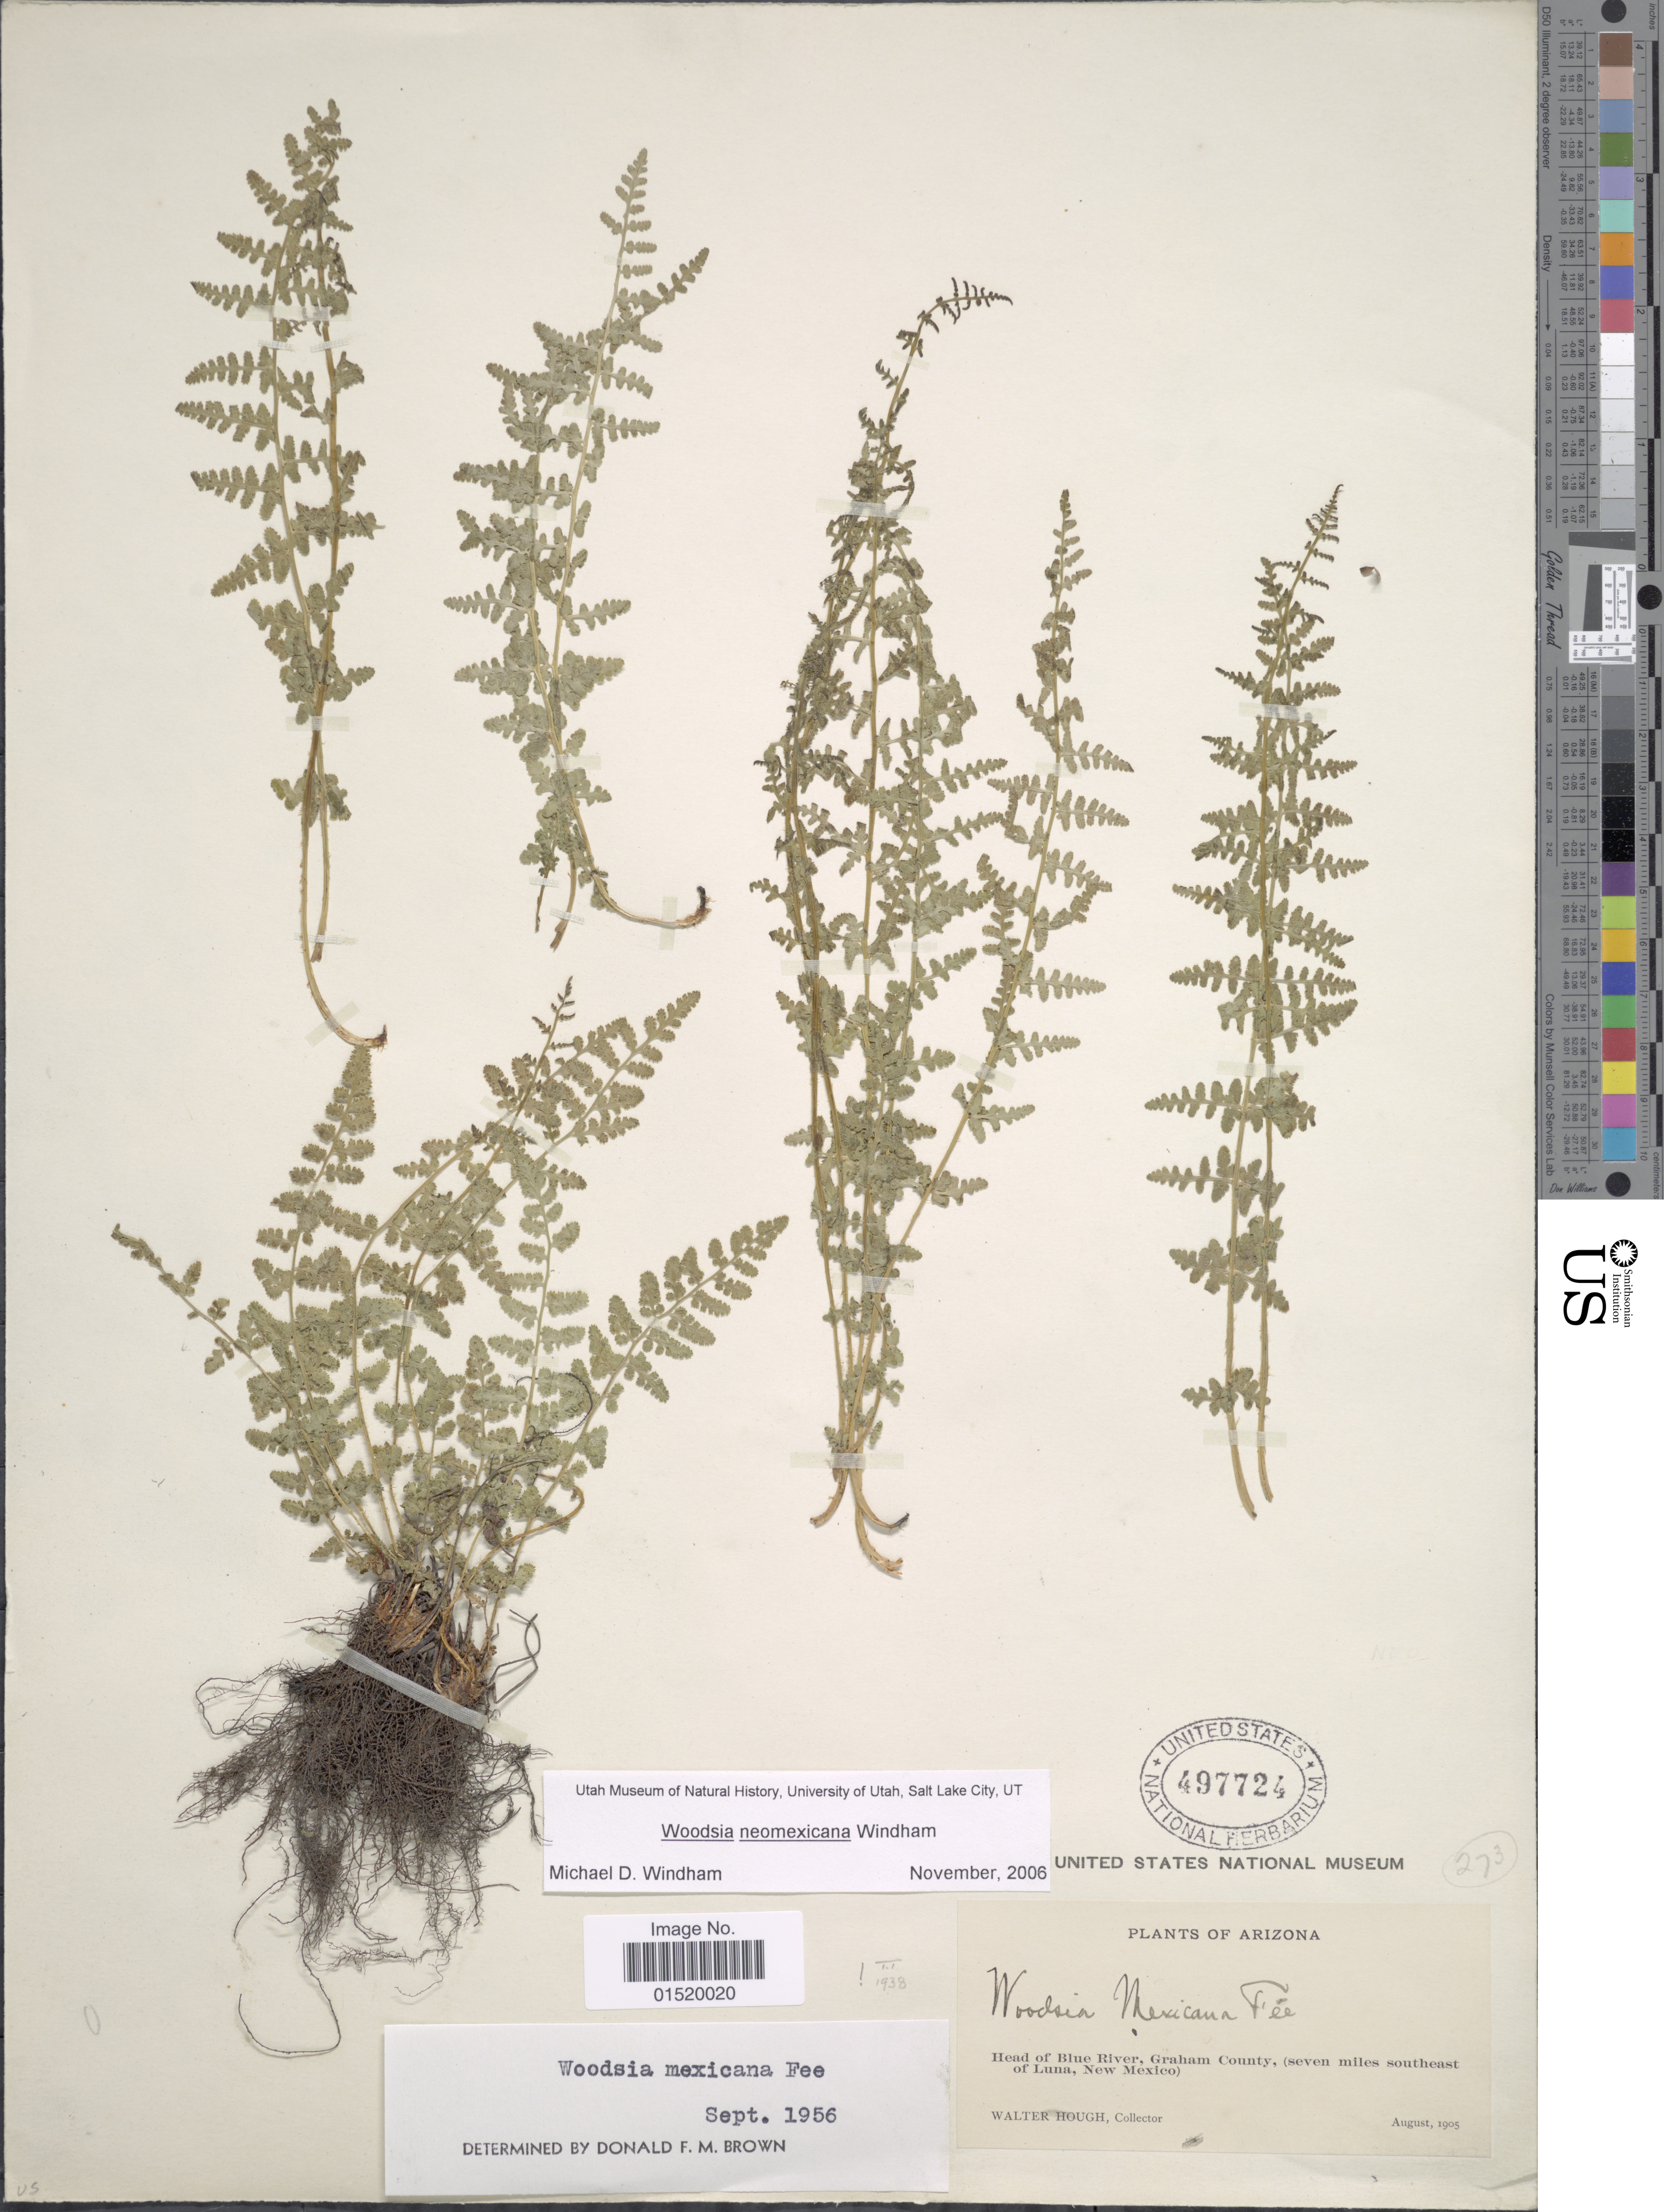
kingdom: Plantae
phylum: Tracheophyta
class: Polypodiopsida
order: Polypodiales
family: Woodsiaceae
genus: Woodsia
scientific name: Woodsia neomexicana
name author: Windham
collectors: W. Hough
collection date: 1905-08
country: United States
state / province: New Mexico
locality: Head of Blue River, Graham County, (seven miles southeast of Luna) Arizona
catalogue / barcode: US 497724